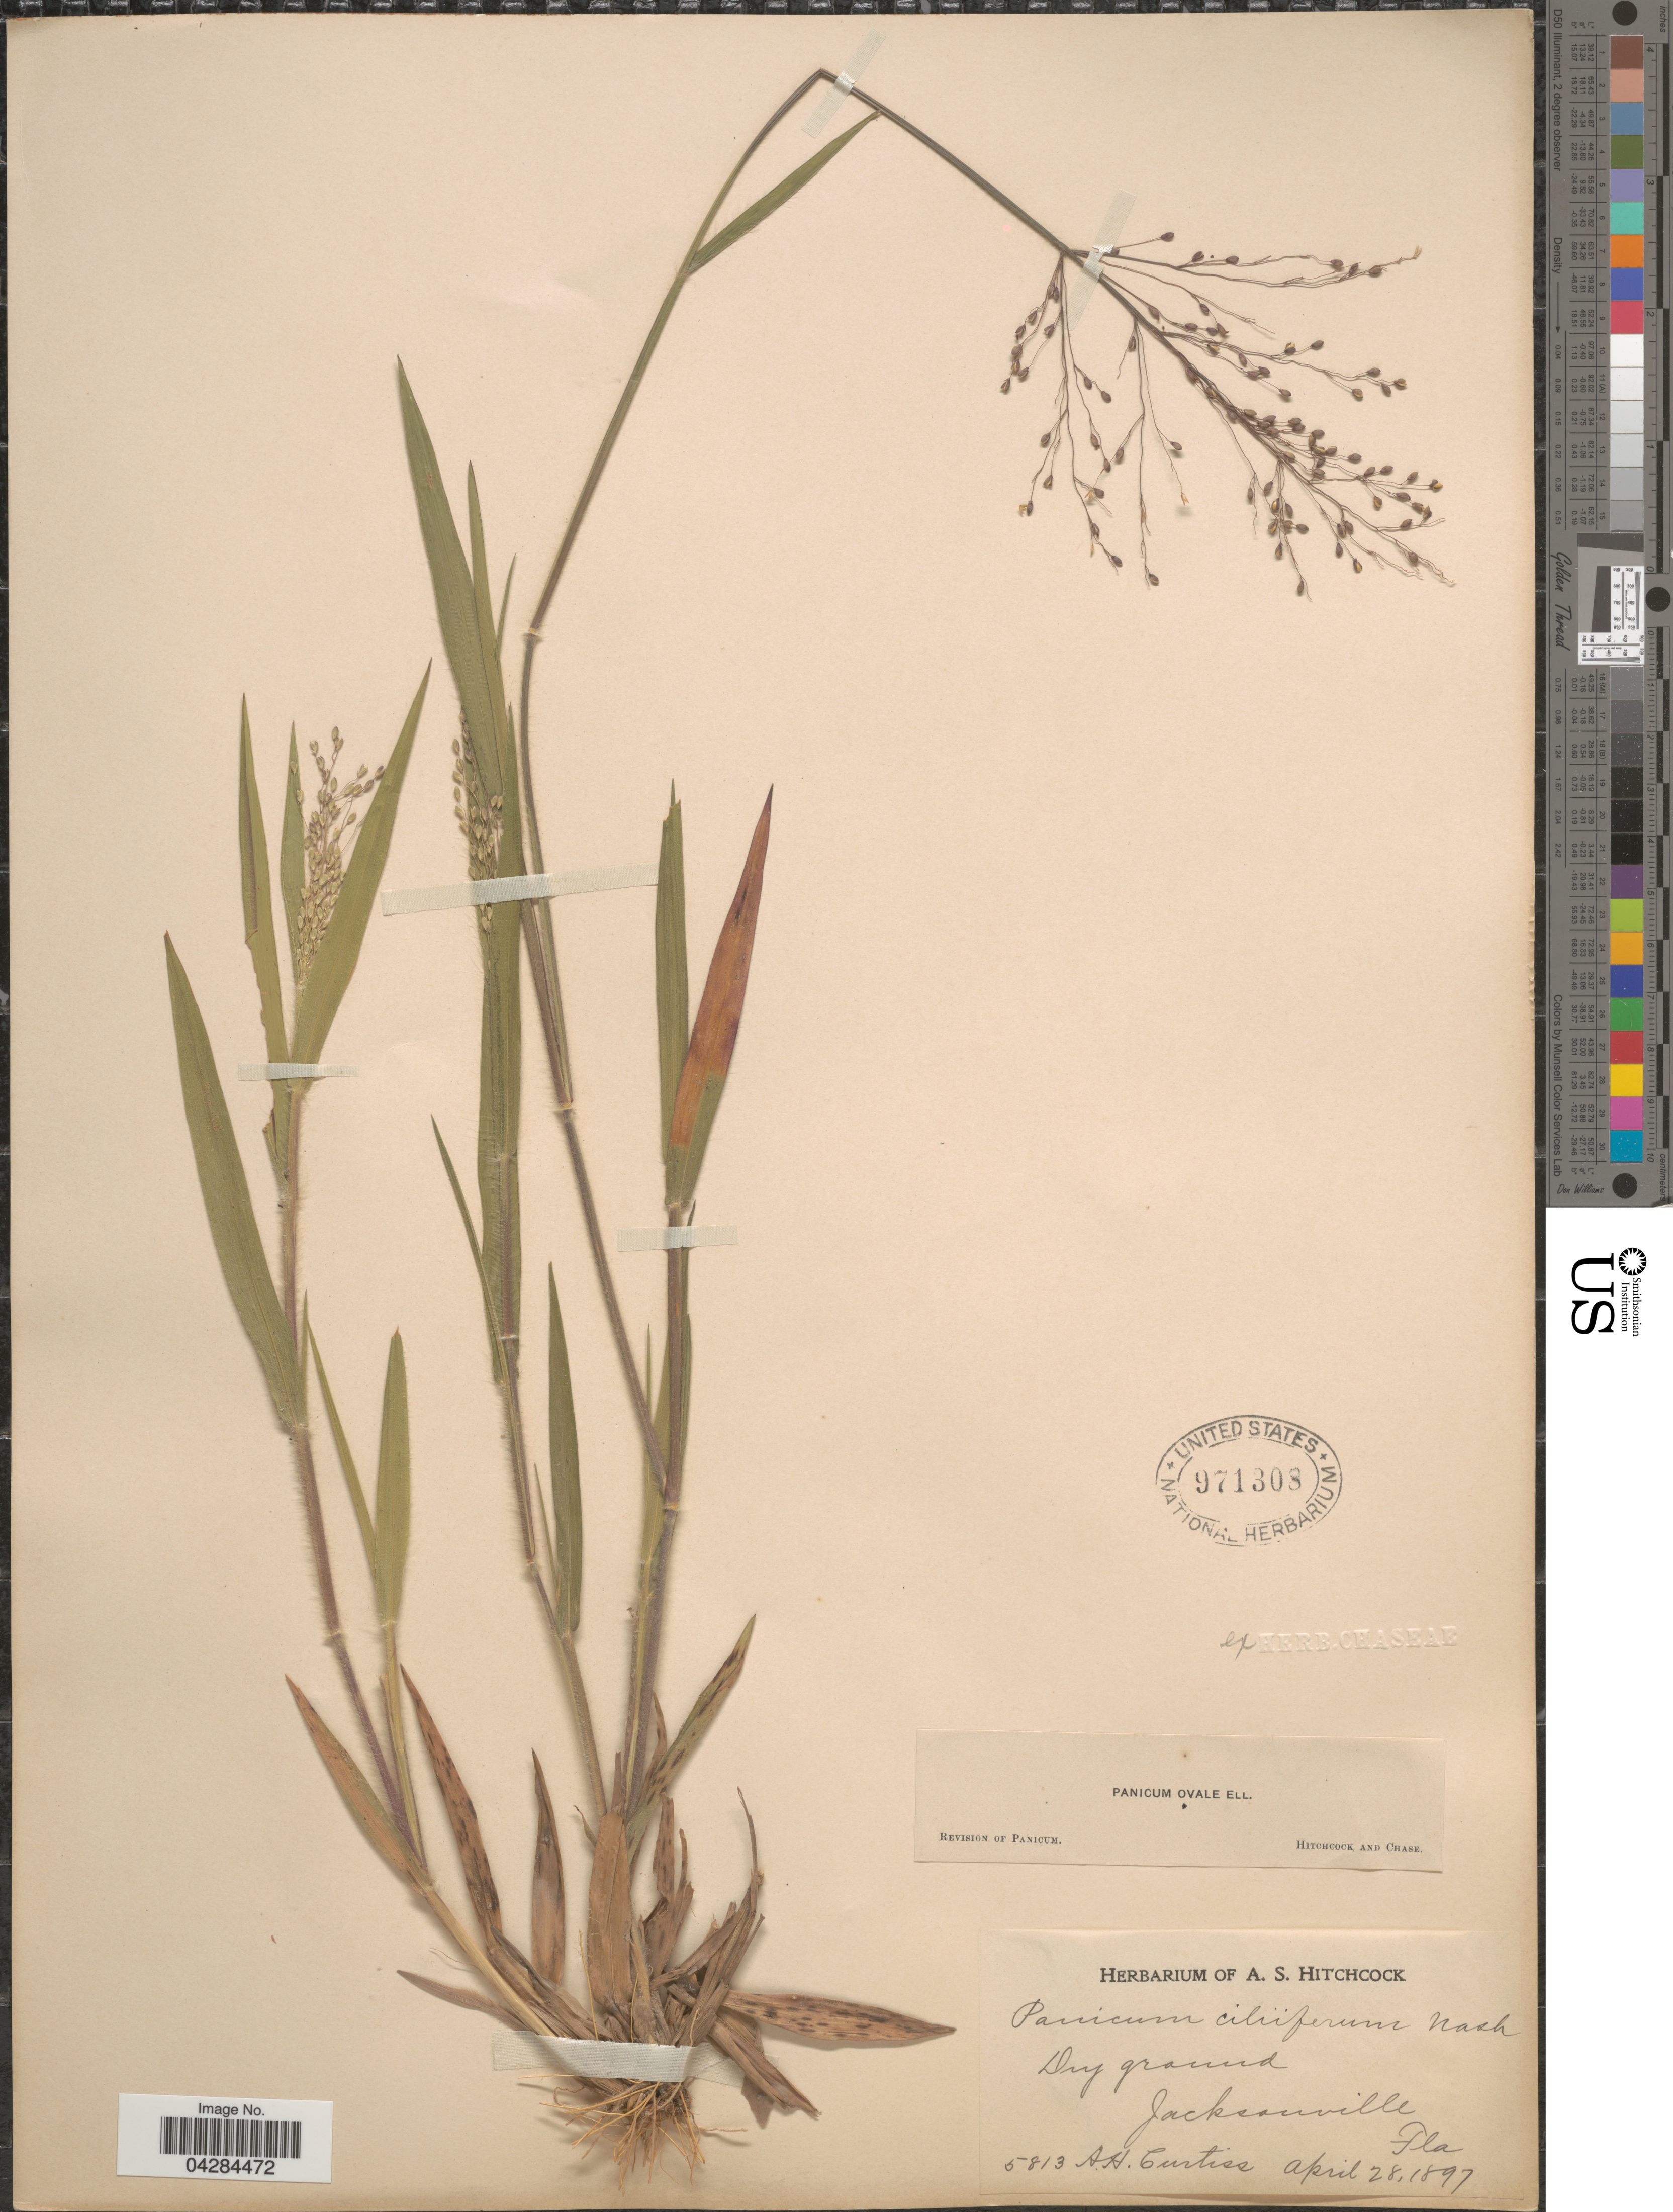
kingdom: Plantae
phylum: Tracheophyta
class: Liliopsida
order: Poales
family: Poaceae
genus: Dichanthelium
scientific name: Dichanthelium ovale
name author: (Elliott) Gould & C.A. Clark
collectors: A. H. Curtiss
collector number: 5813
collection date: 1897-04-28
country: United States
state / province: Florida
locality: Dry ground. Jacksonville.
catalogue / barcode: US 971308